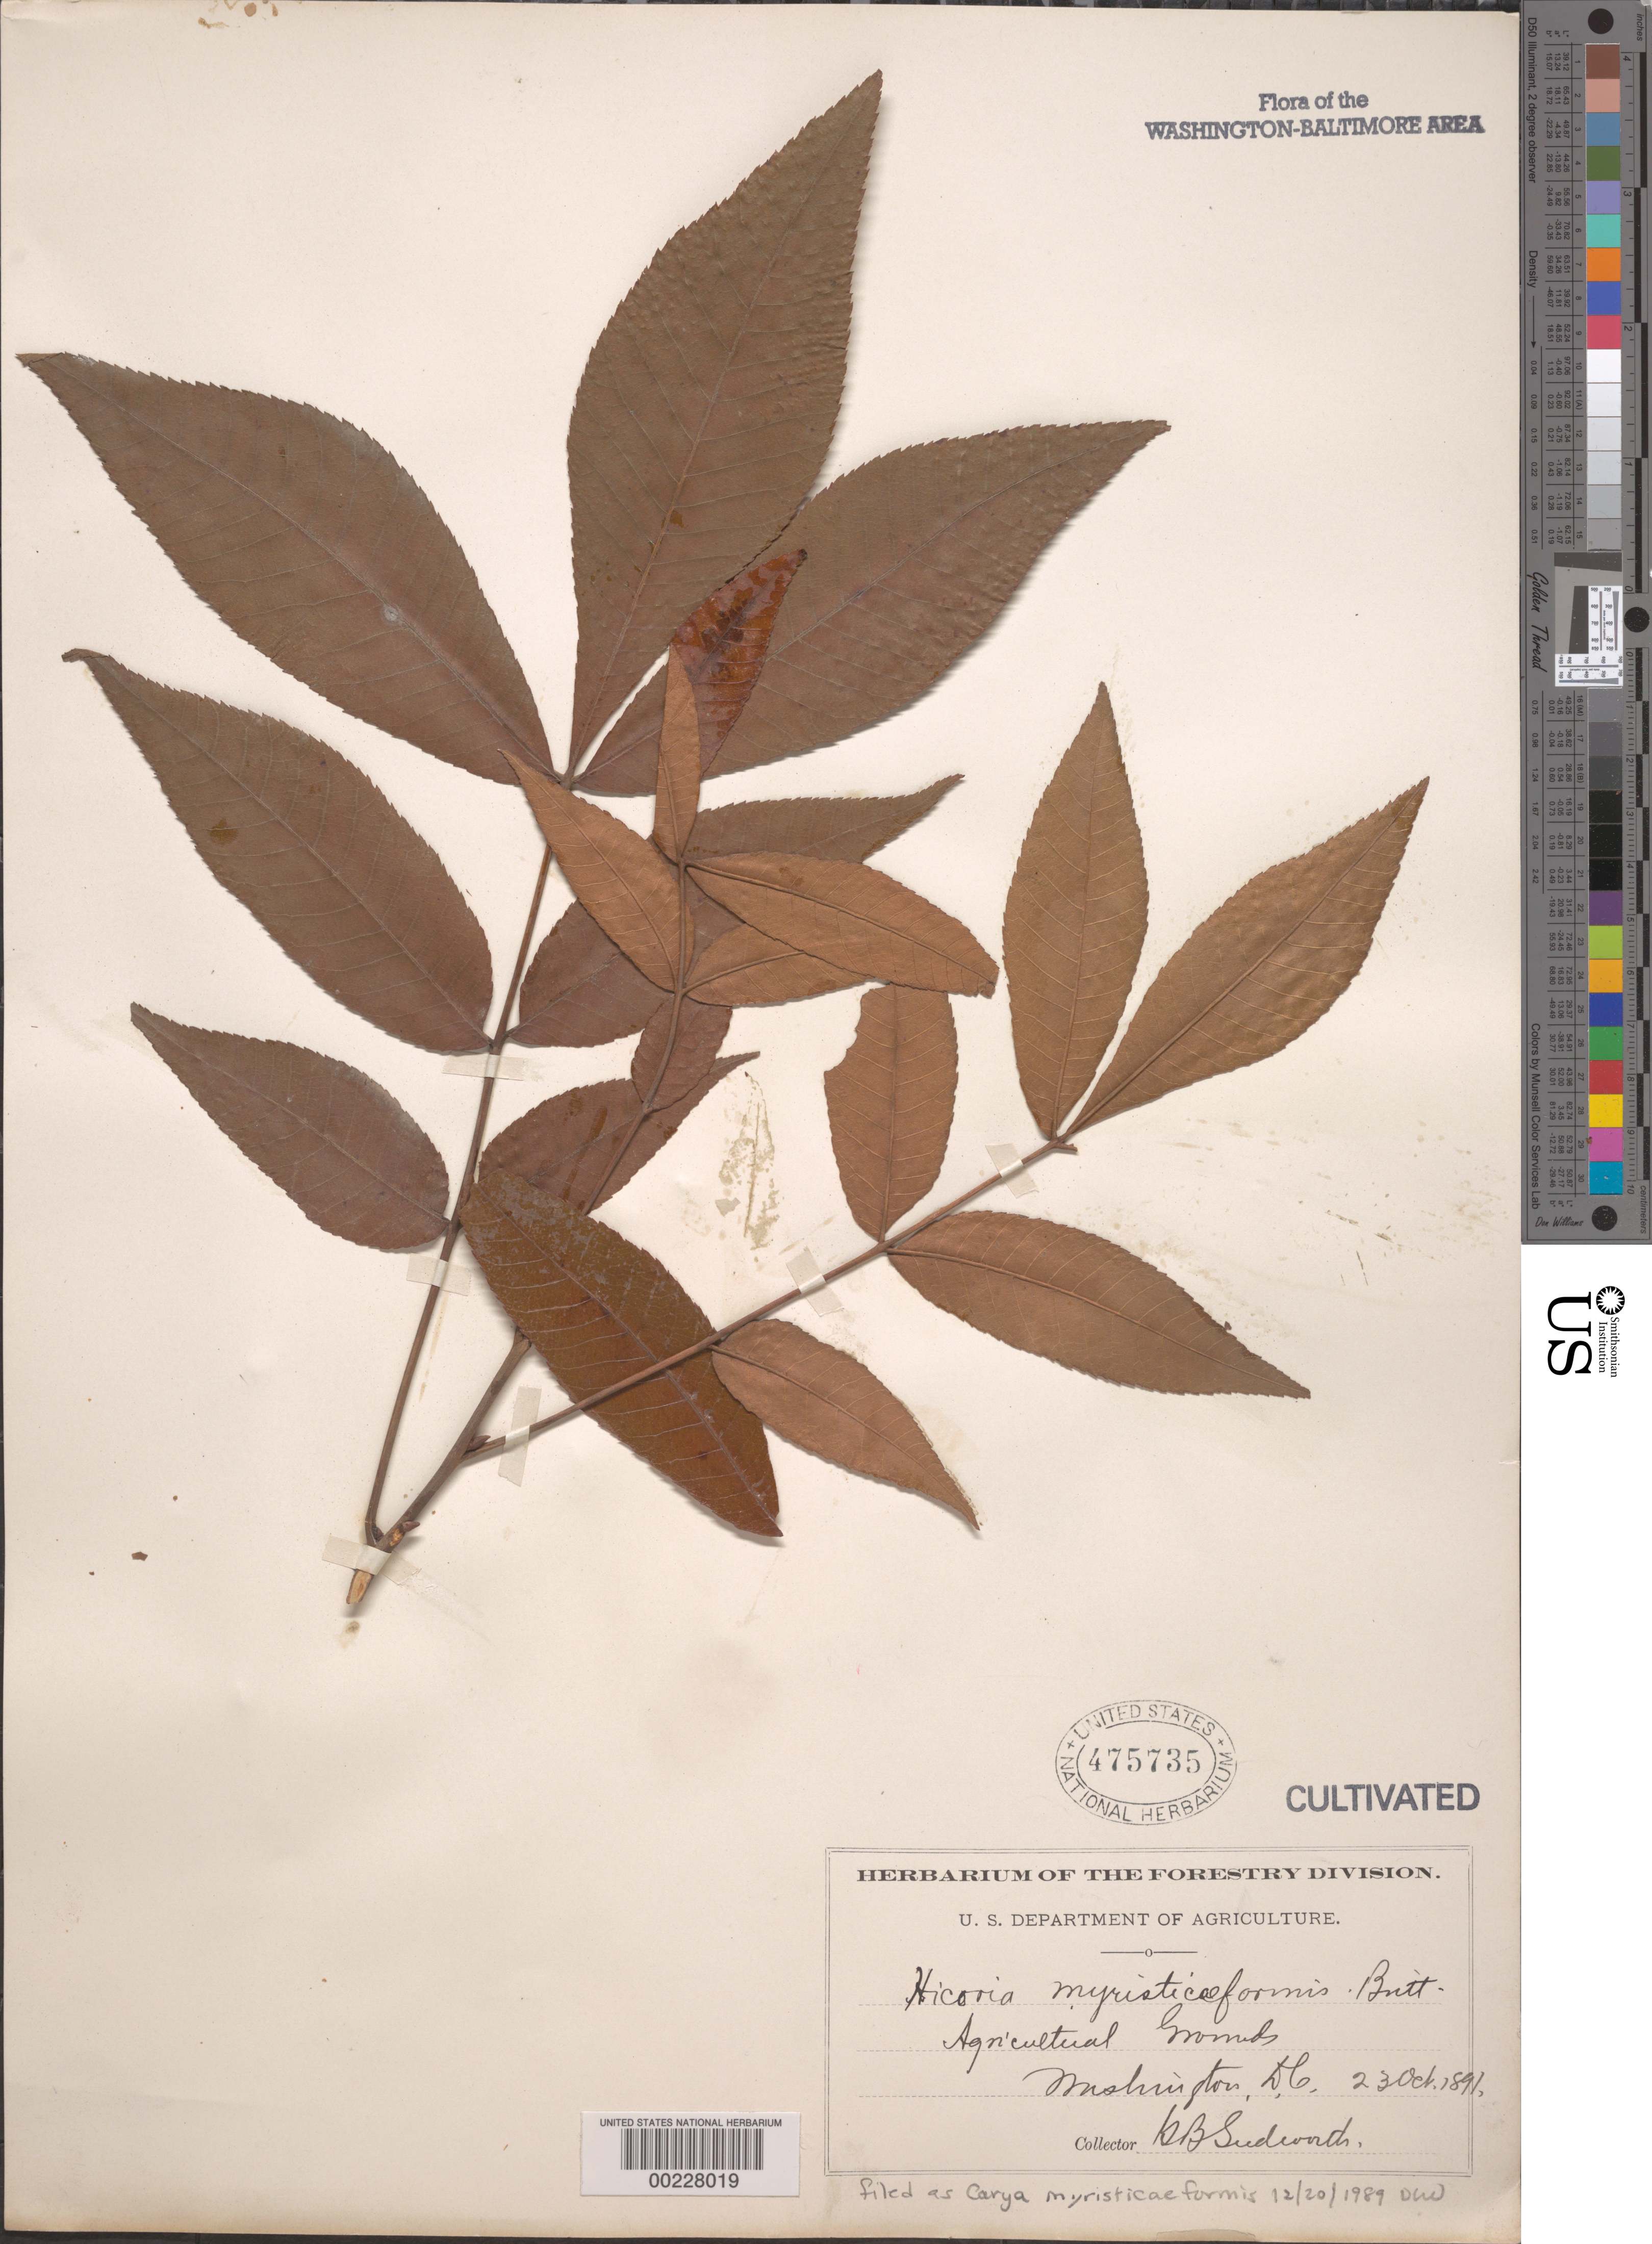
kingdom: Plantae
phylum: Tracheophyta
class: Magnoliopsida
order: Fagales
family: Juglandaceae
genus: Carya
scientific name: Carya myristiciformis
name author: (F. Michx.) Nutt.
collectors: G. B. Sudworth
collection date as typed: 23 Oct 1891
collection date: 1891-10-23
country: United States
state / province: District of Columbia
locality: Agricultural grounds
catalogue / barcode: US 475735